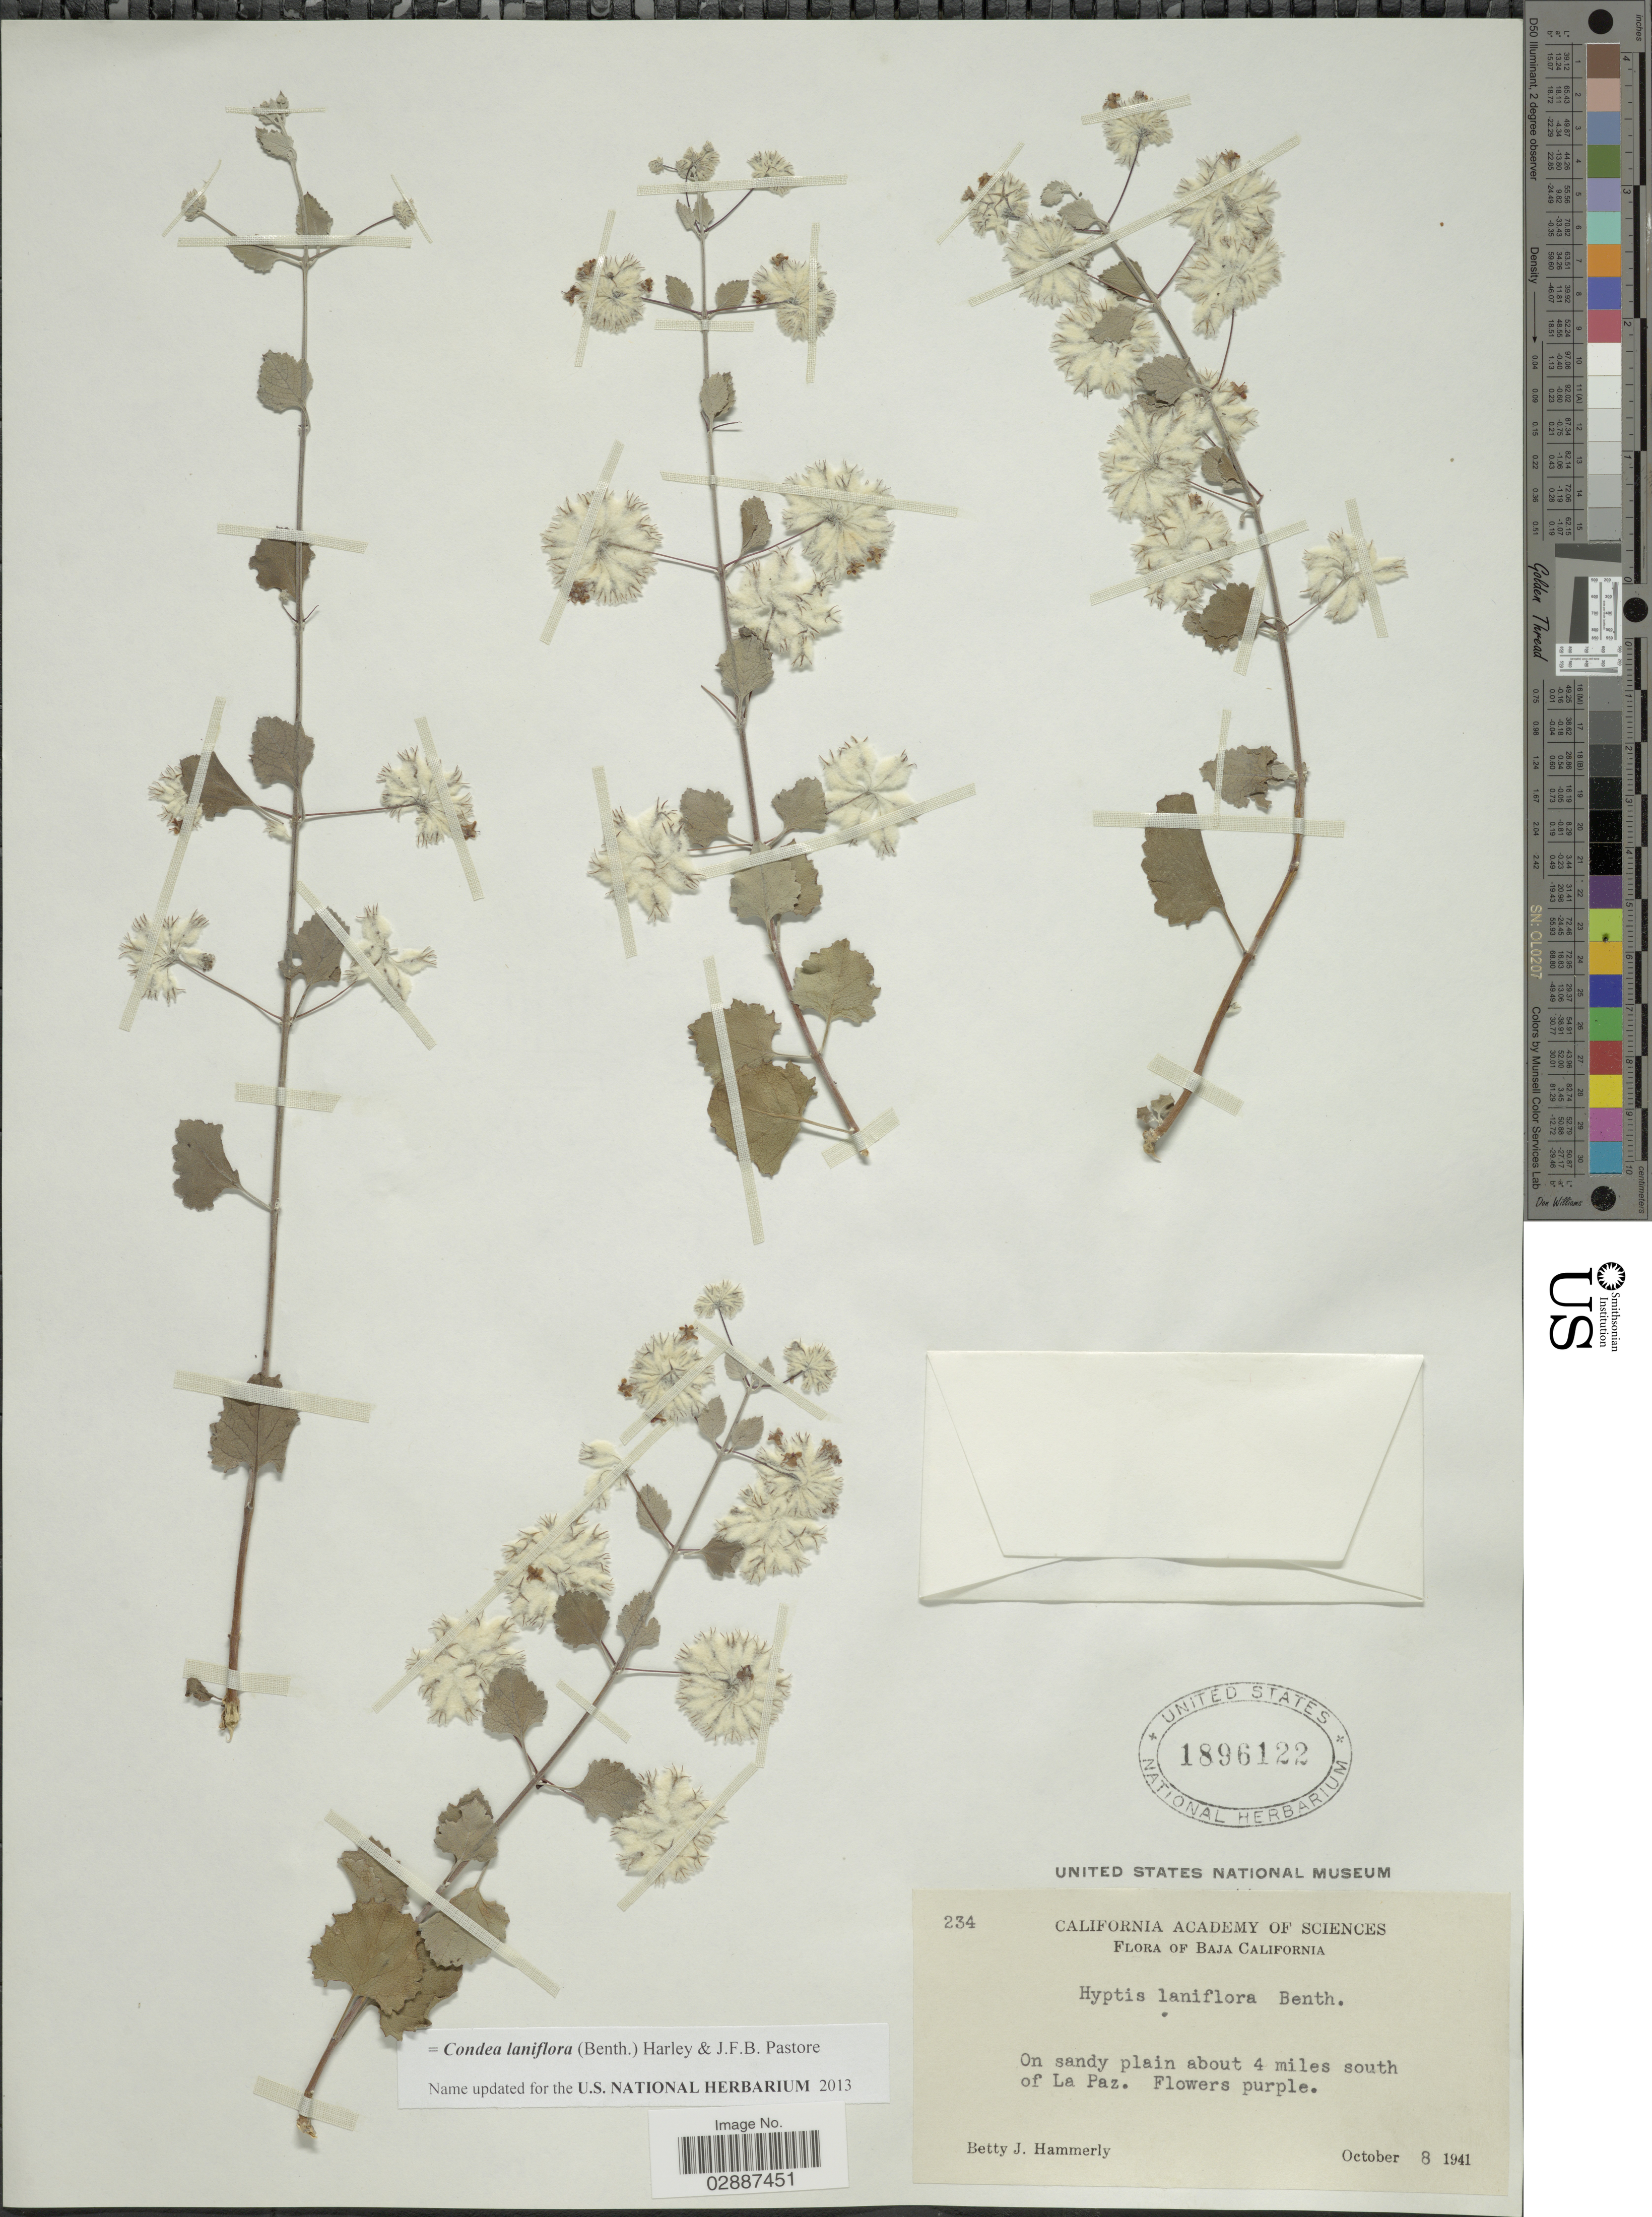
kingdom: Plantae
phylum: Tracheophyta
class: Magnoliopsida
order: Lamiales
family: Lamiaceae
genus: Condea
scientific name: Condea laniflora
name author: (Benth.) Harley & J.F.B. Pastore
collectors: B. J. Hammerly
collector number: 234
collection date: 1941-10-08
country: Mexico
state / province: Baja California Sur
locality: On sandy plain about 4 miles south of La Paz.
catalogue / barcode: US 1896122